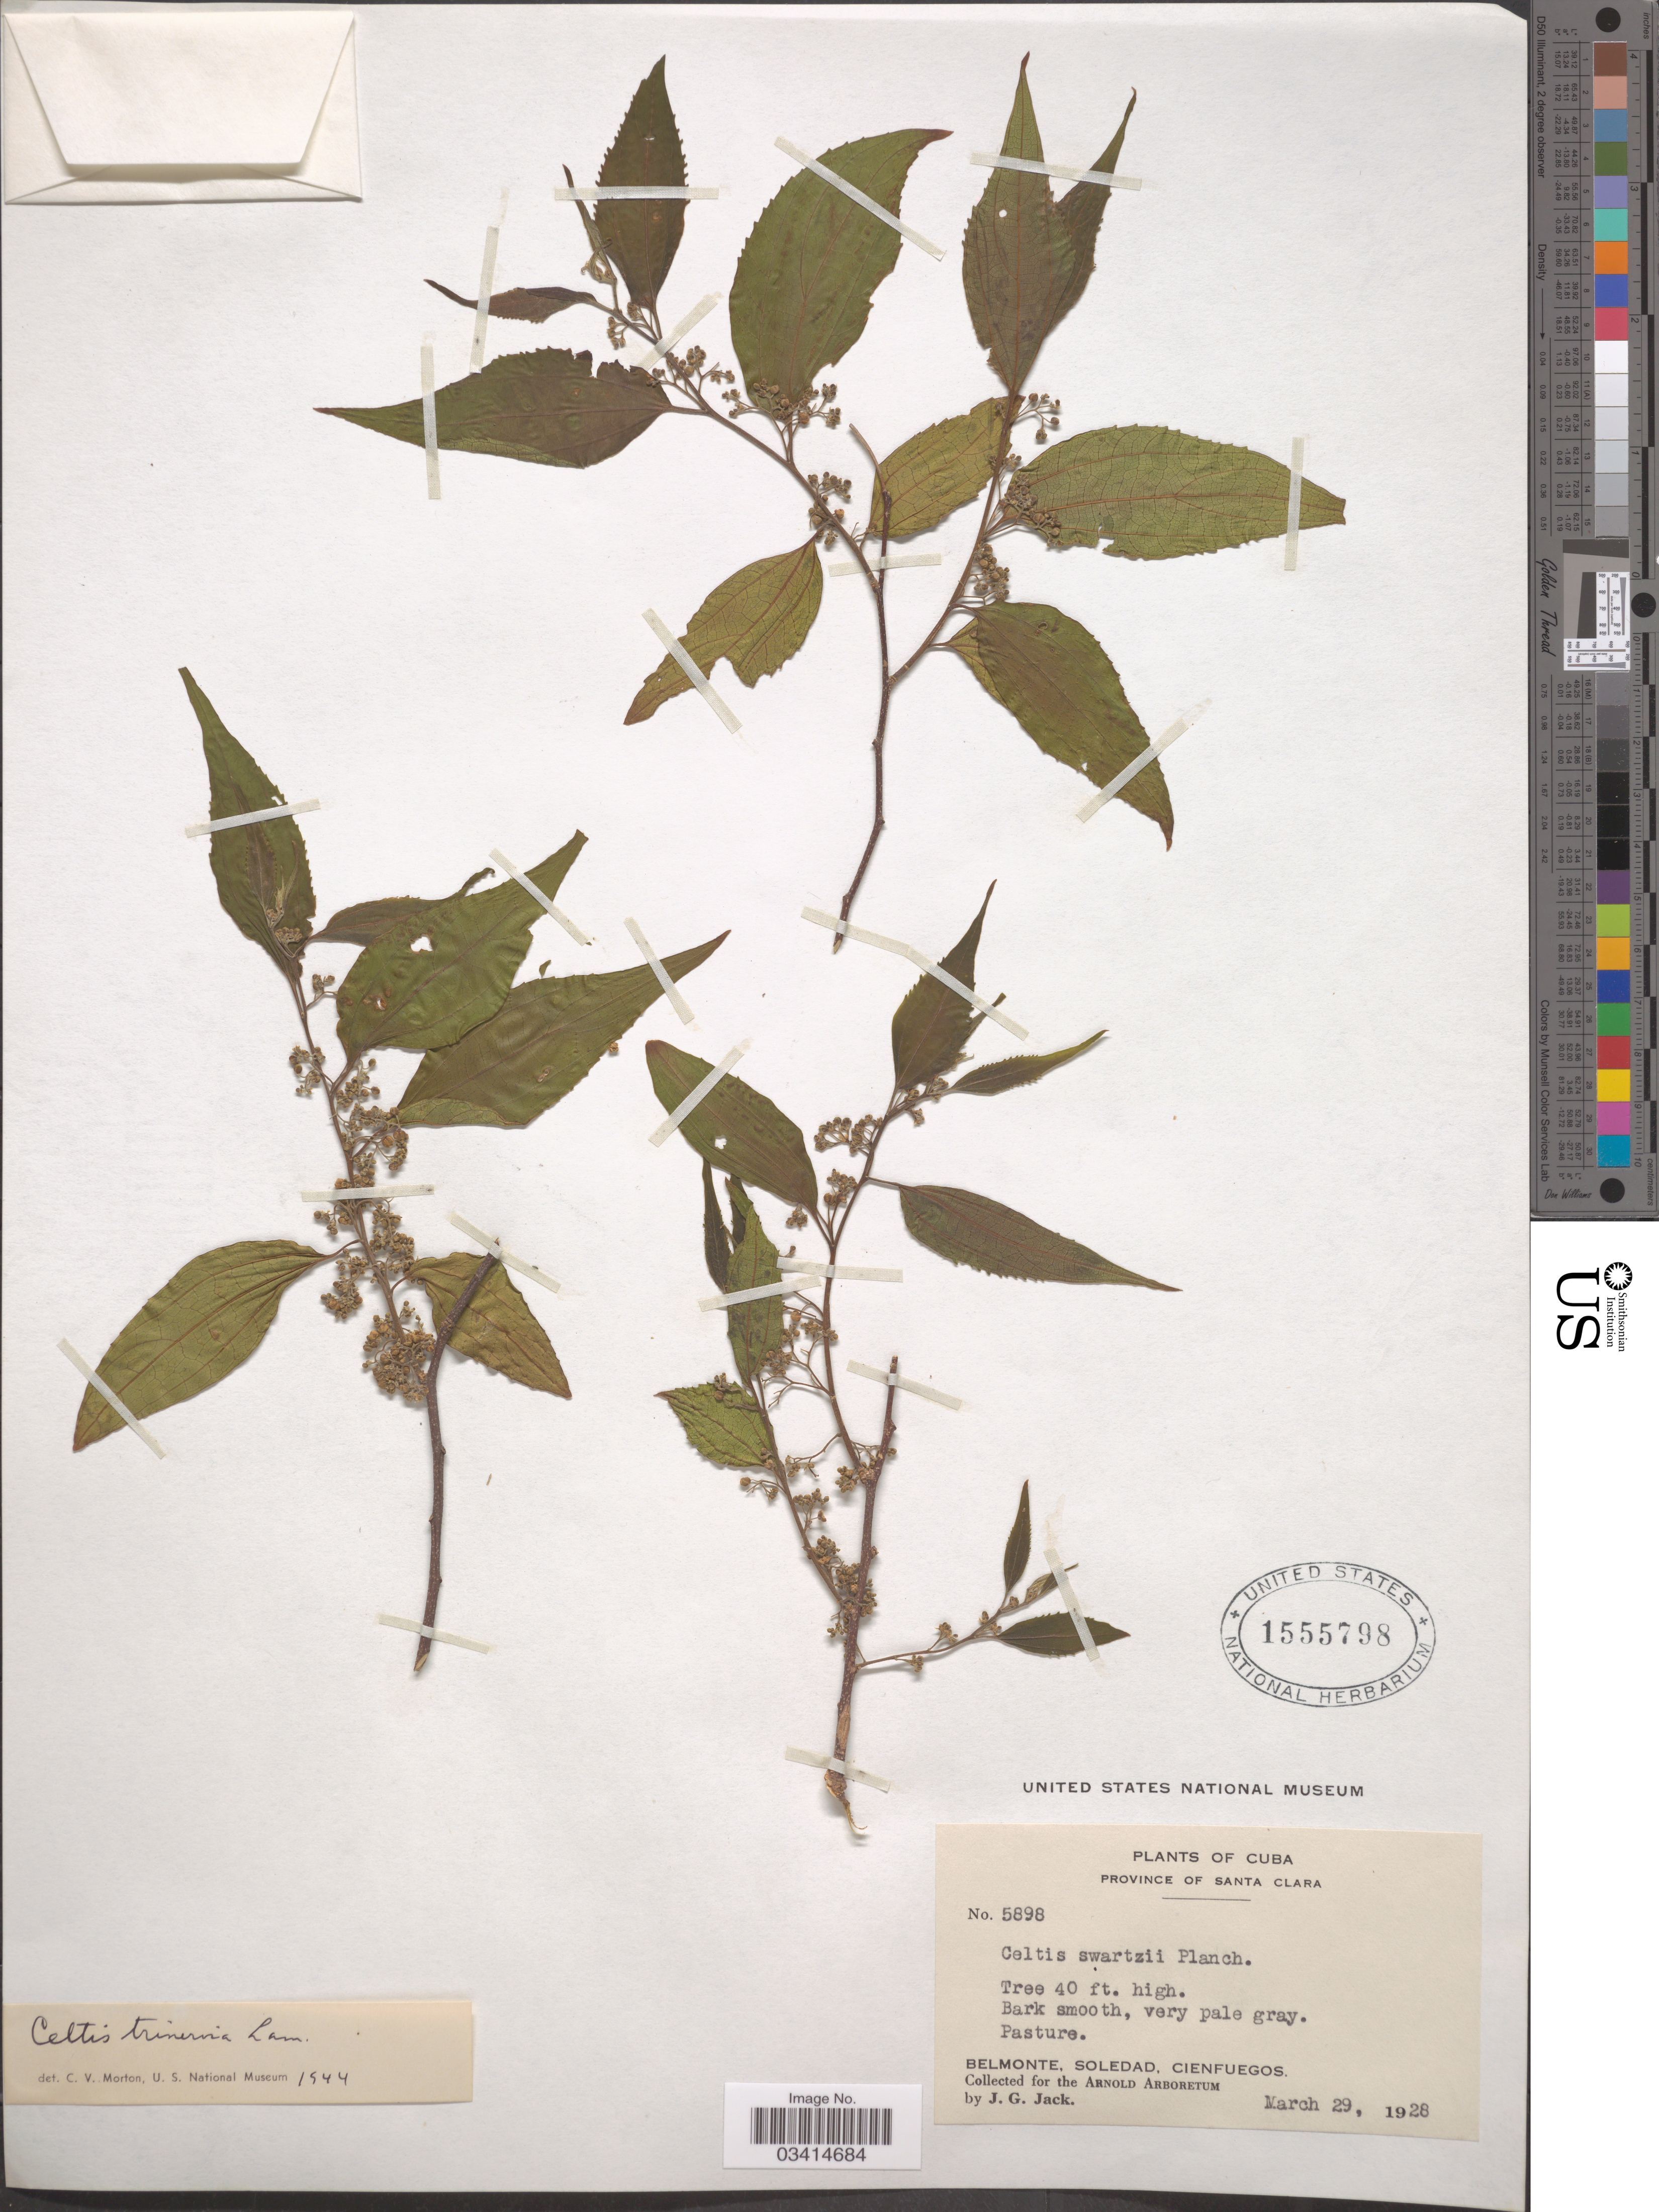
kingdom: Plantae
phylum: Tracheophyta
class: Magnoliopsida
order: Rosales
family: Cannabaceae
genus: Celtis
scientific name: Celtis trinervia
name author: Lam.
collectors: J. G. Jack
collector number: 5898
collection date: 1928-03-29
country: Cuba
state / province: Santa Clara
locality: Belmonte, Soledad, Cienfuegos.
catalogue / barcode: US 1555798